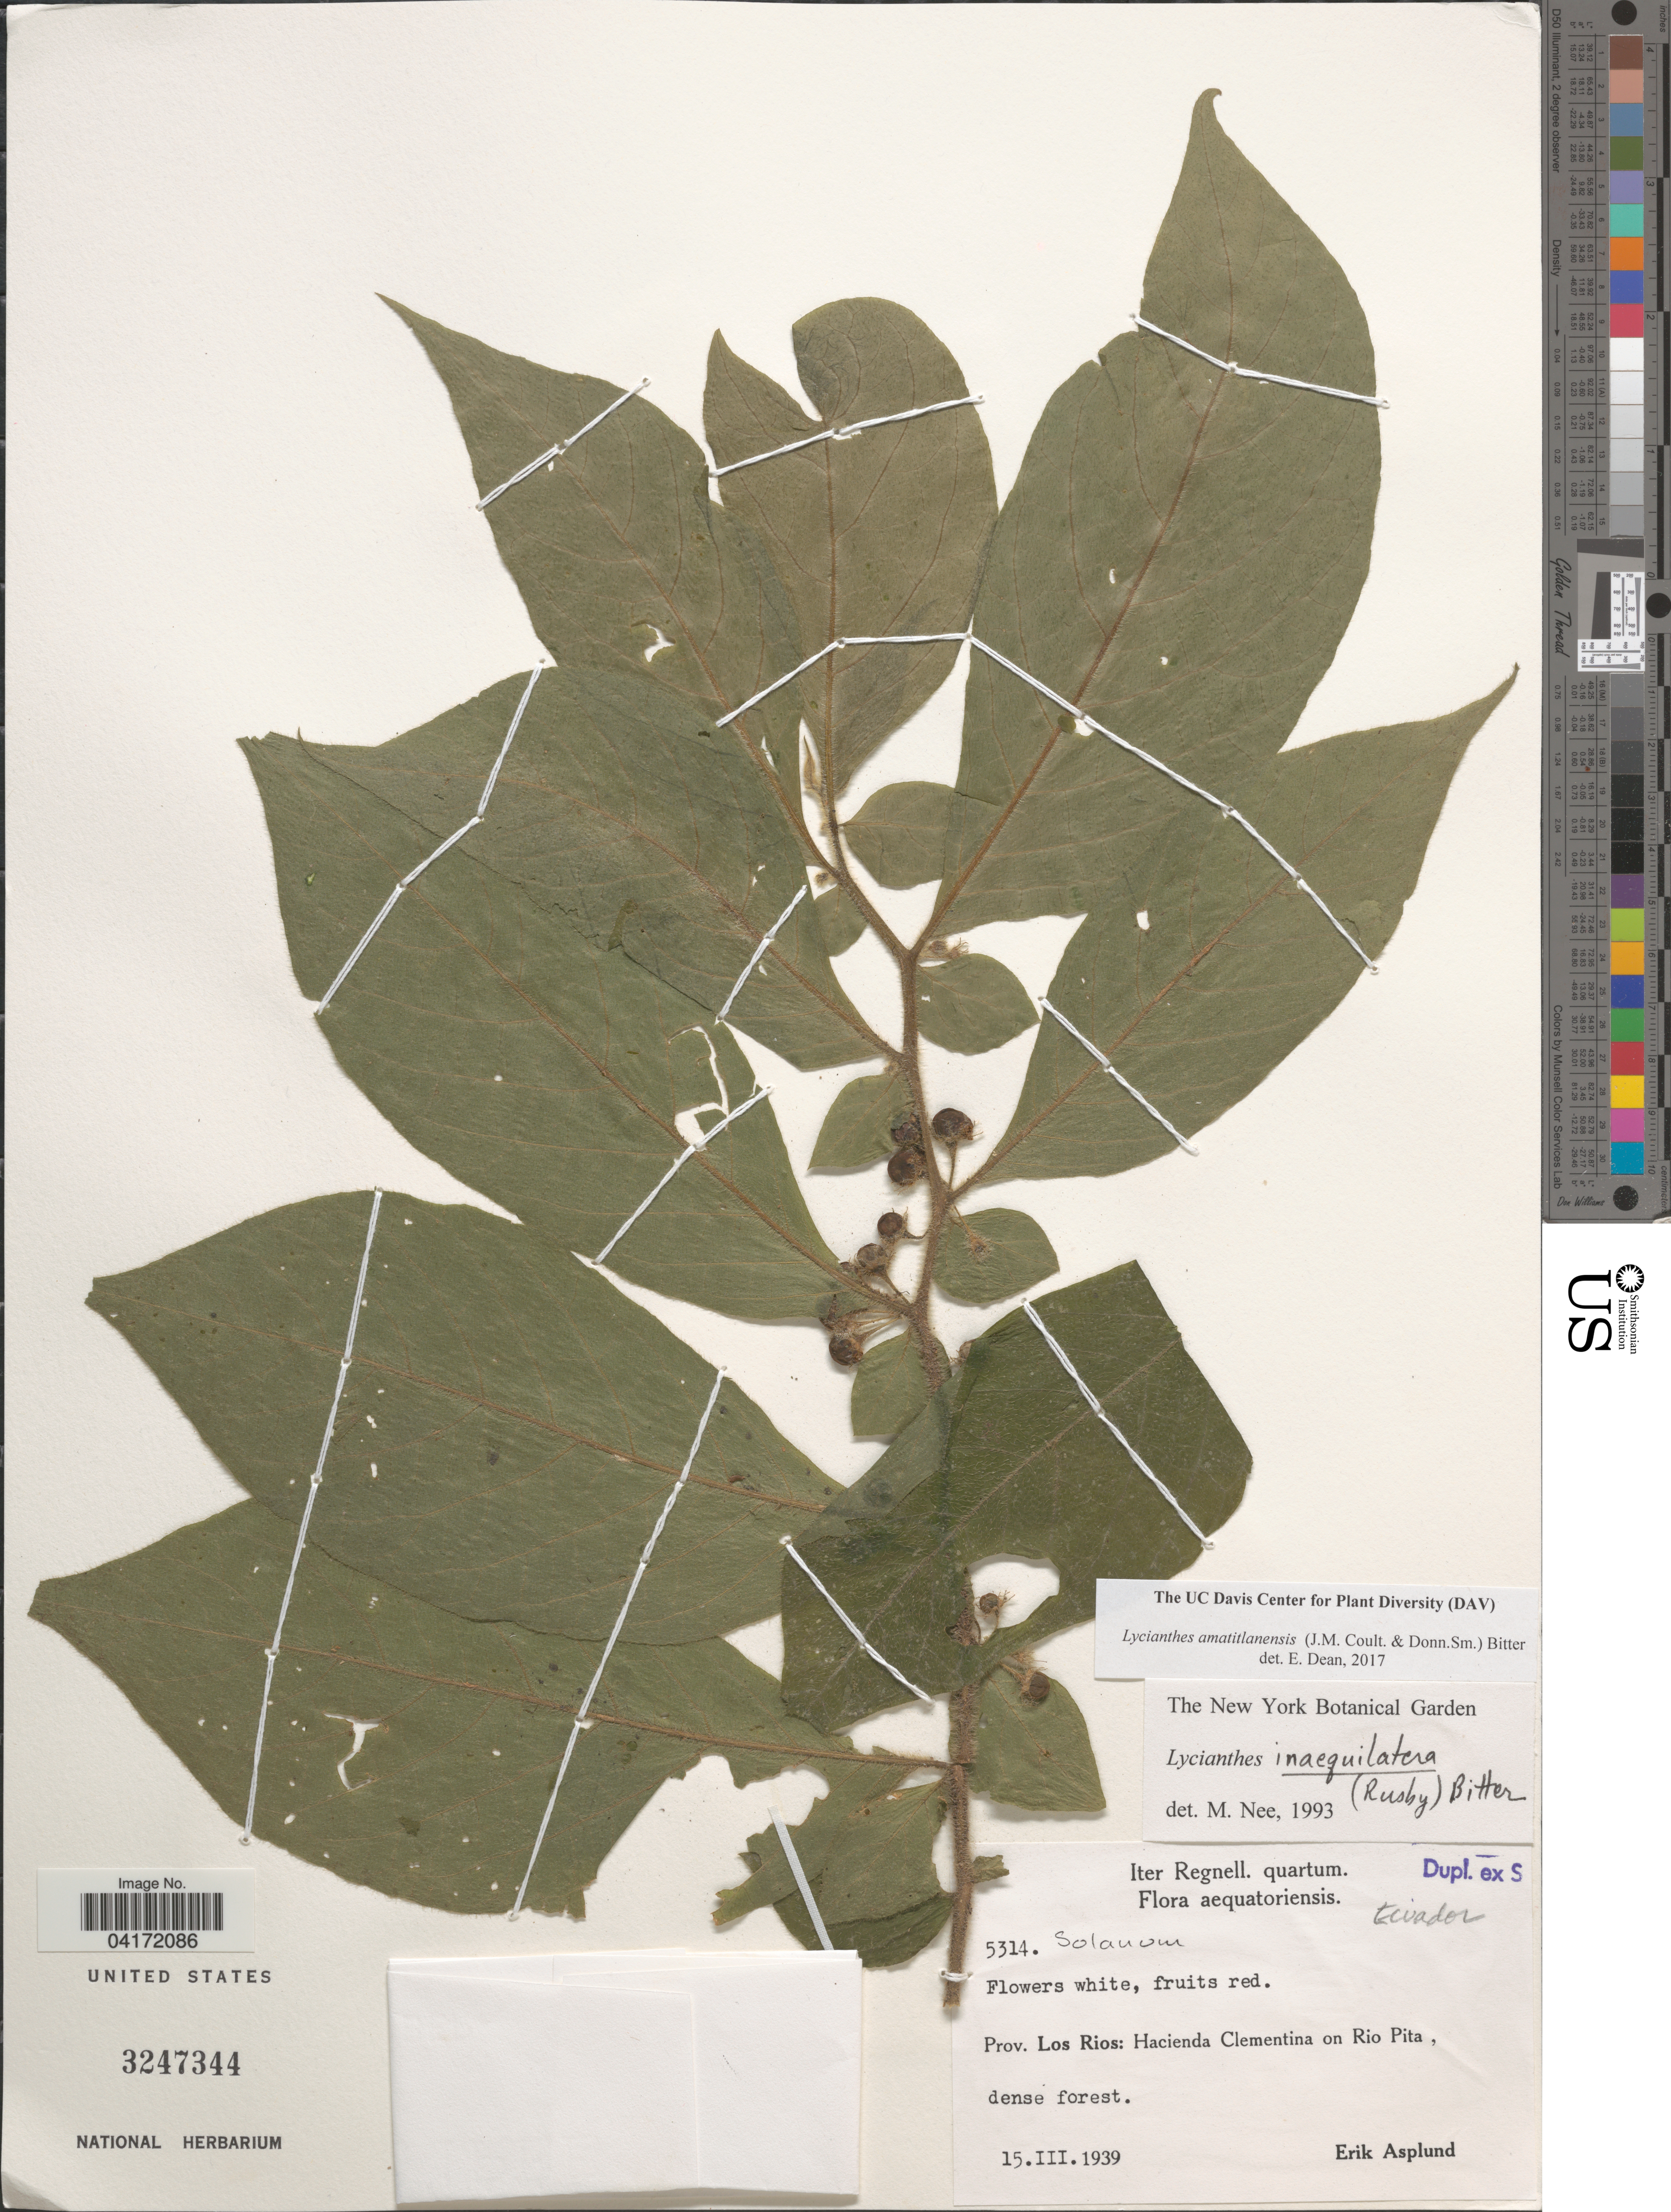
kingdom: Plantae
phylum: Tracheophyta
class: Magnoliopsida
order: Solanales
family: Solanaceae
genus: Lycianthes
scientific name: Lycianthes amatitlanensis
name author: (J.M. Coult. & Donn. Sm.) Bitter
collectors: E. Asplund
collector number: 5314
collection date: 1939-03-15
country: Ecuador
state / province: Los Ríos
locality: Iter Regnell. quartum. Aequatoriensis. Hacienda Clementina on Rio Pita.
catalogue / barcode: US 3247344